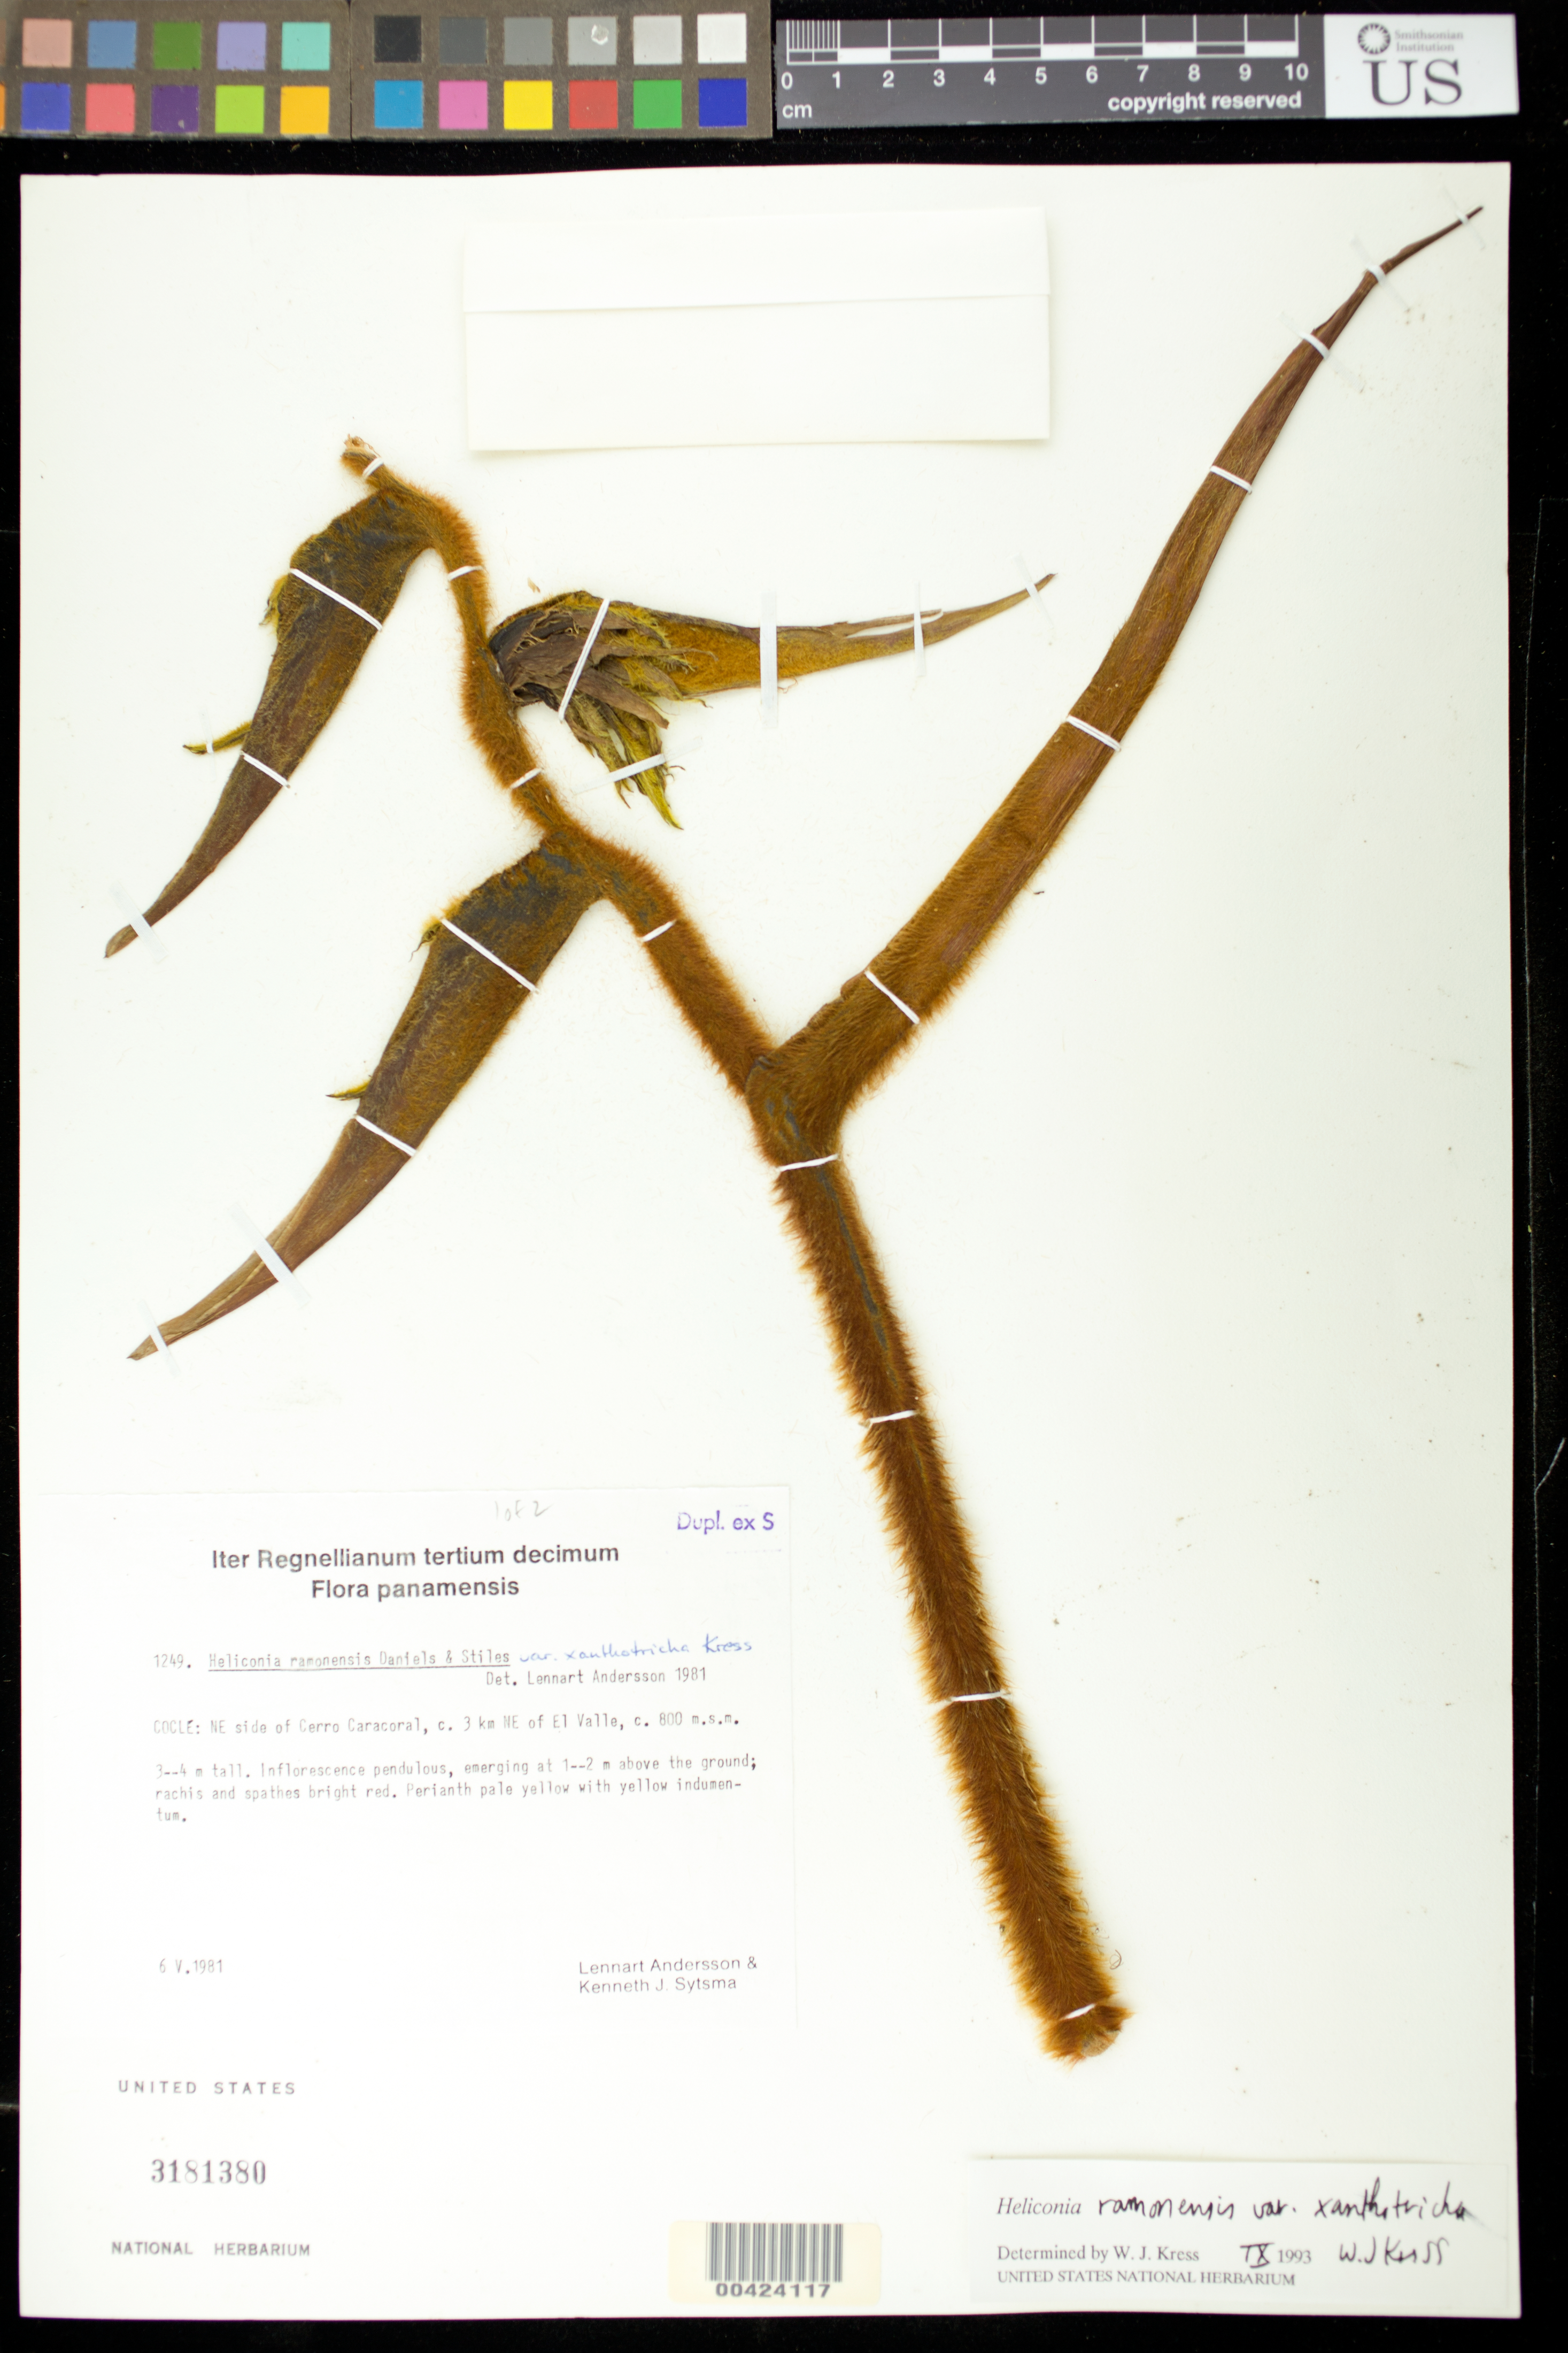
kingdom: Plantae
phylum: Tracheophyta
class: Liliopsida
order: Zingiberales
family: Heliconiaceae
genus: Heliconia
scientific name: Heliconia ramonensis var. xanthotricha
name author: W.J. Kress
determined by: Kress, W. J., (US), Smithsonian Institution - National Museum of Natural History (UNITED STATES)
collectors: L. Andersson & K. J. Sytsma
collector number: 1249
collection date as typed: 06 May 1981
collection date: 1981-05-06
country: Panama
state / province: Coclé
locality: El Valle, 3 km NE of ; NE side of Cerro Caracoral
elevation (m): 800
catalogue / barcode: US 3181380